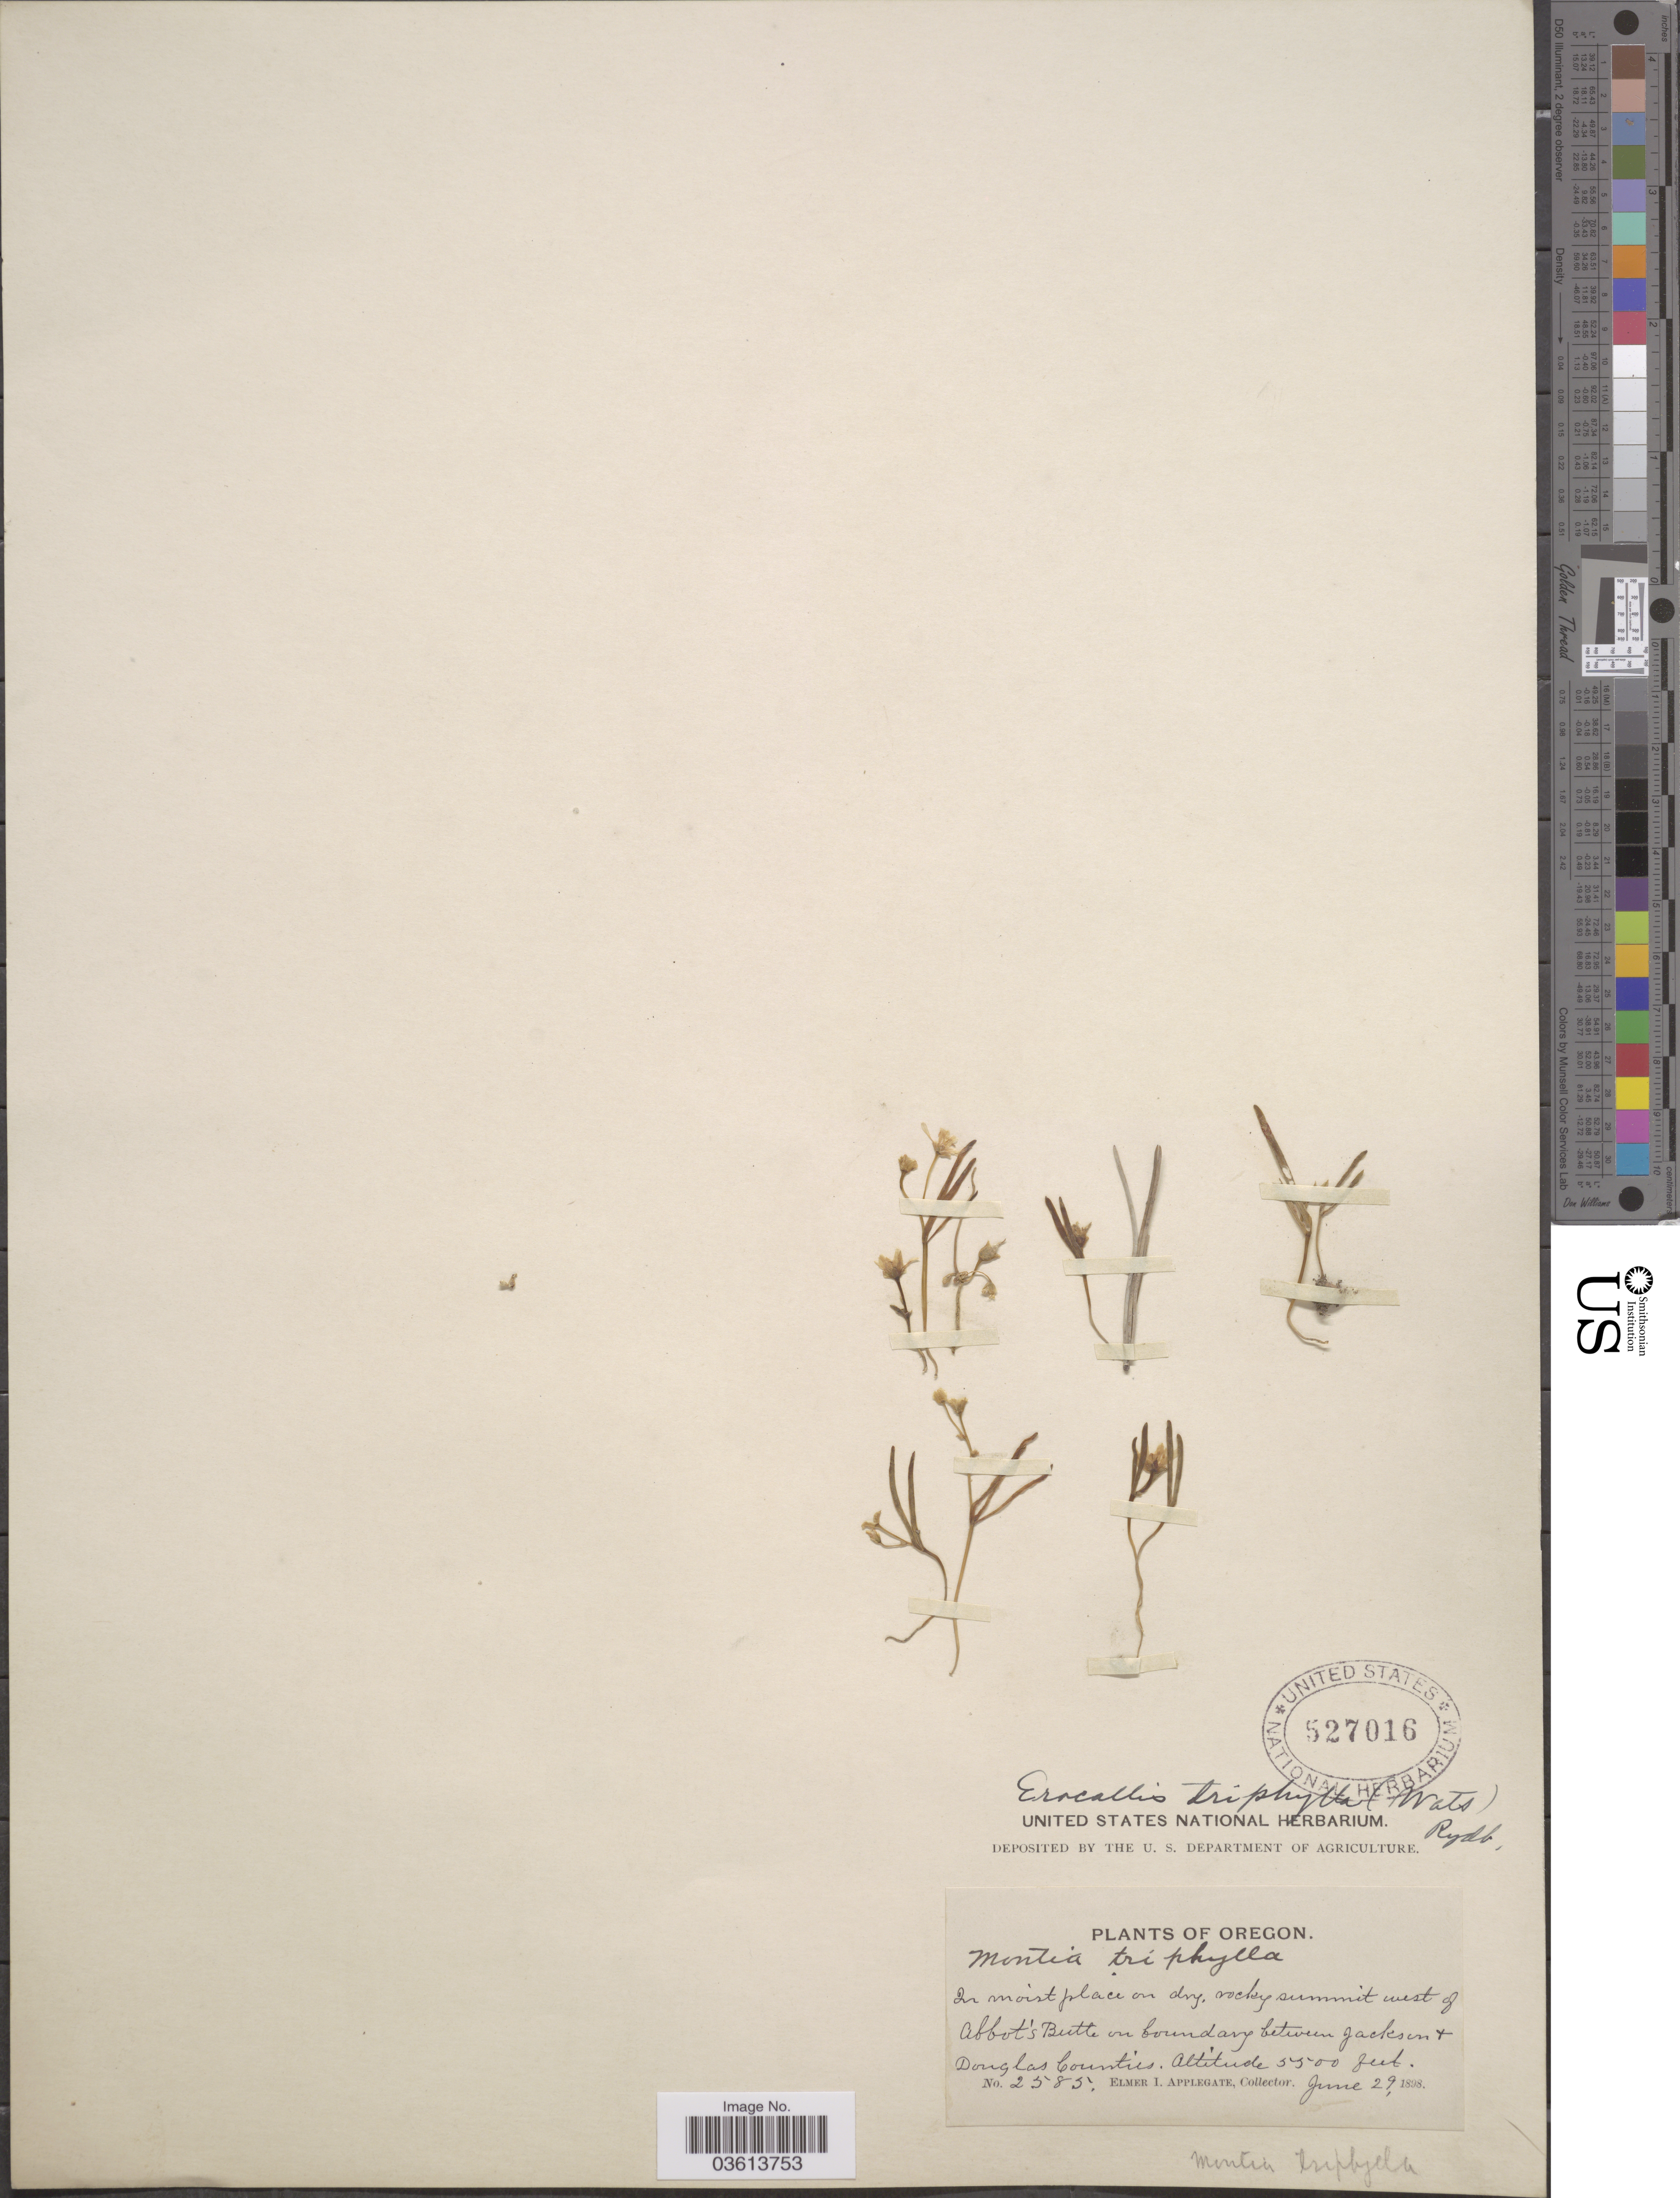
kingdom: Plantae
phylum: Tracheophyta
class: Magnoliopsida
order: Caryophyllales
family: Montiaceae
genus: Erocallis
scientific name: Erocallis triphylla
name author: (S. Watson) Rydb.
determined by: Strong, Mark T., (BOT), Smithsonian Institution - National Museum of Natural History (UNITED STATES)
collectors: E. I. Applegate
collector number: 2585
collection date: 1898-06-29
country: United States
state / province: Oregon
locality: Summit west of Abbot's Butte on boundary between Jackson & Douglas Counties.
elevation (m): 1676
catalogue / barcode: US 527016